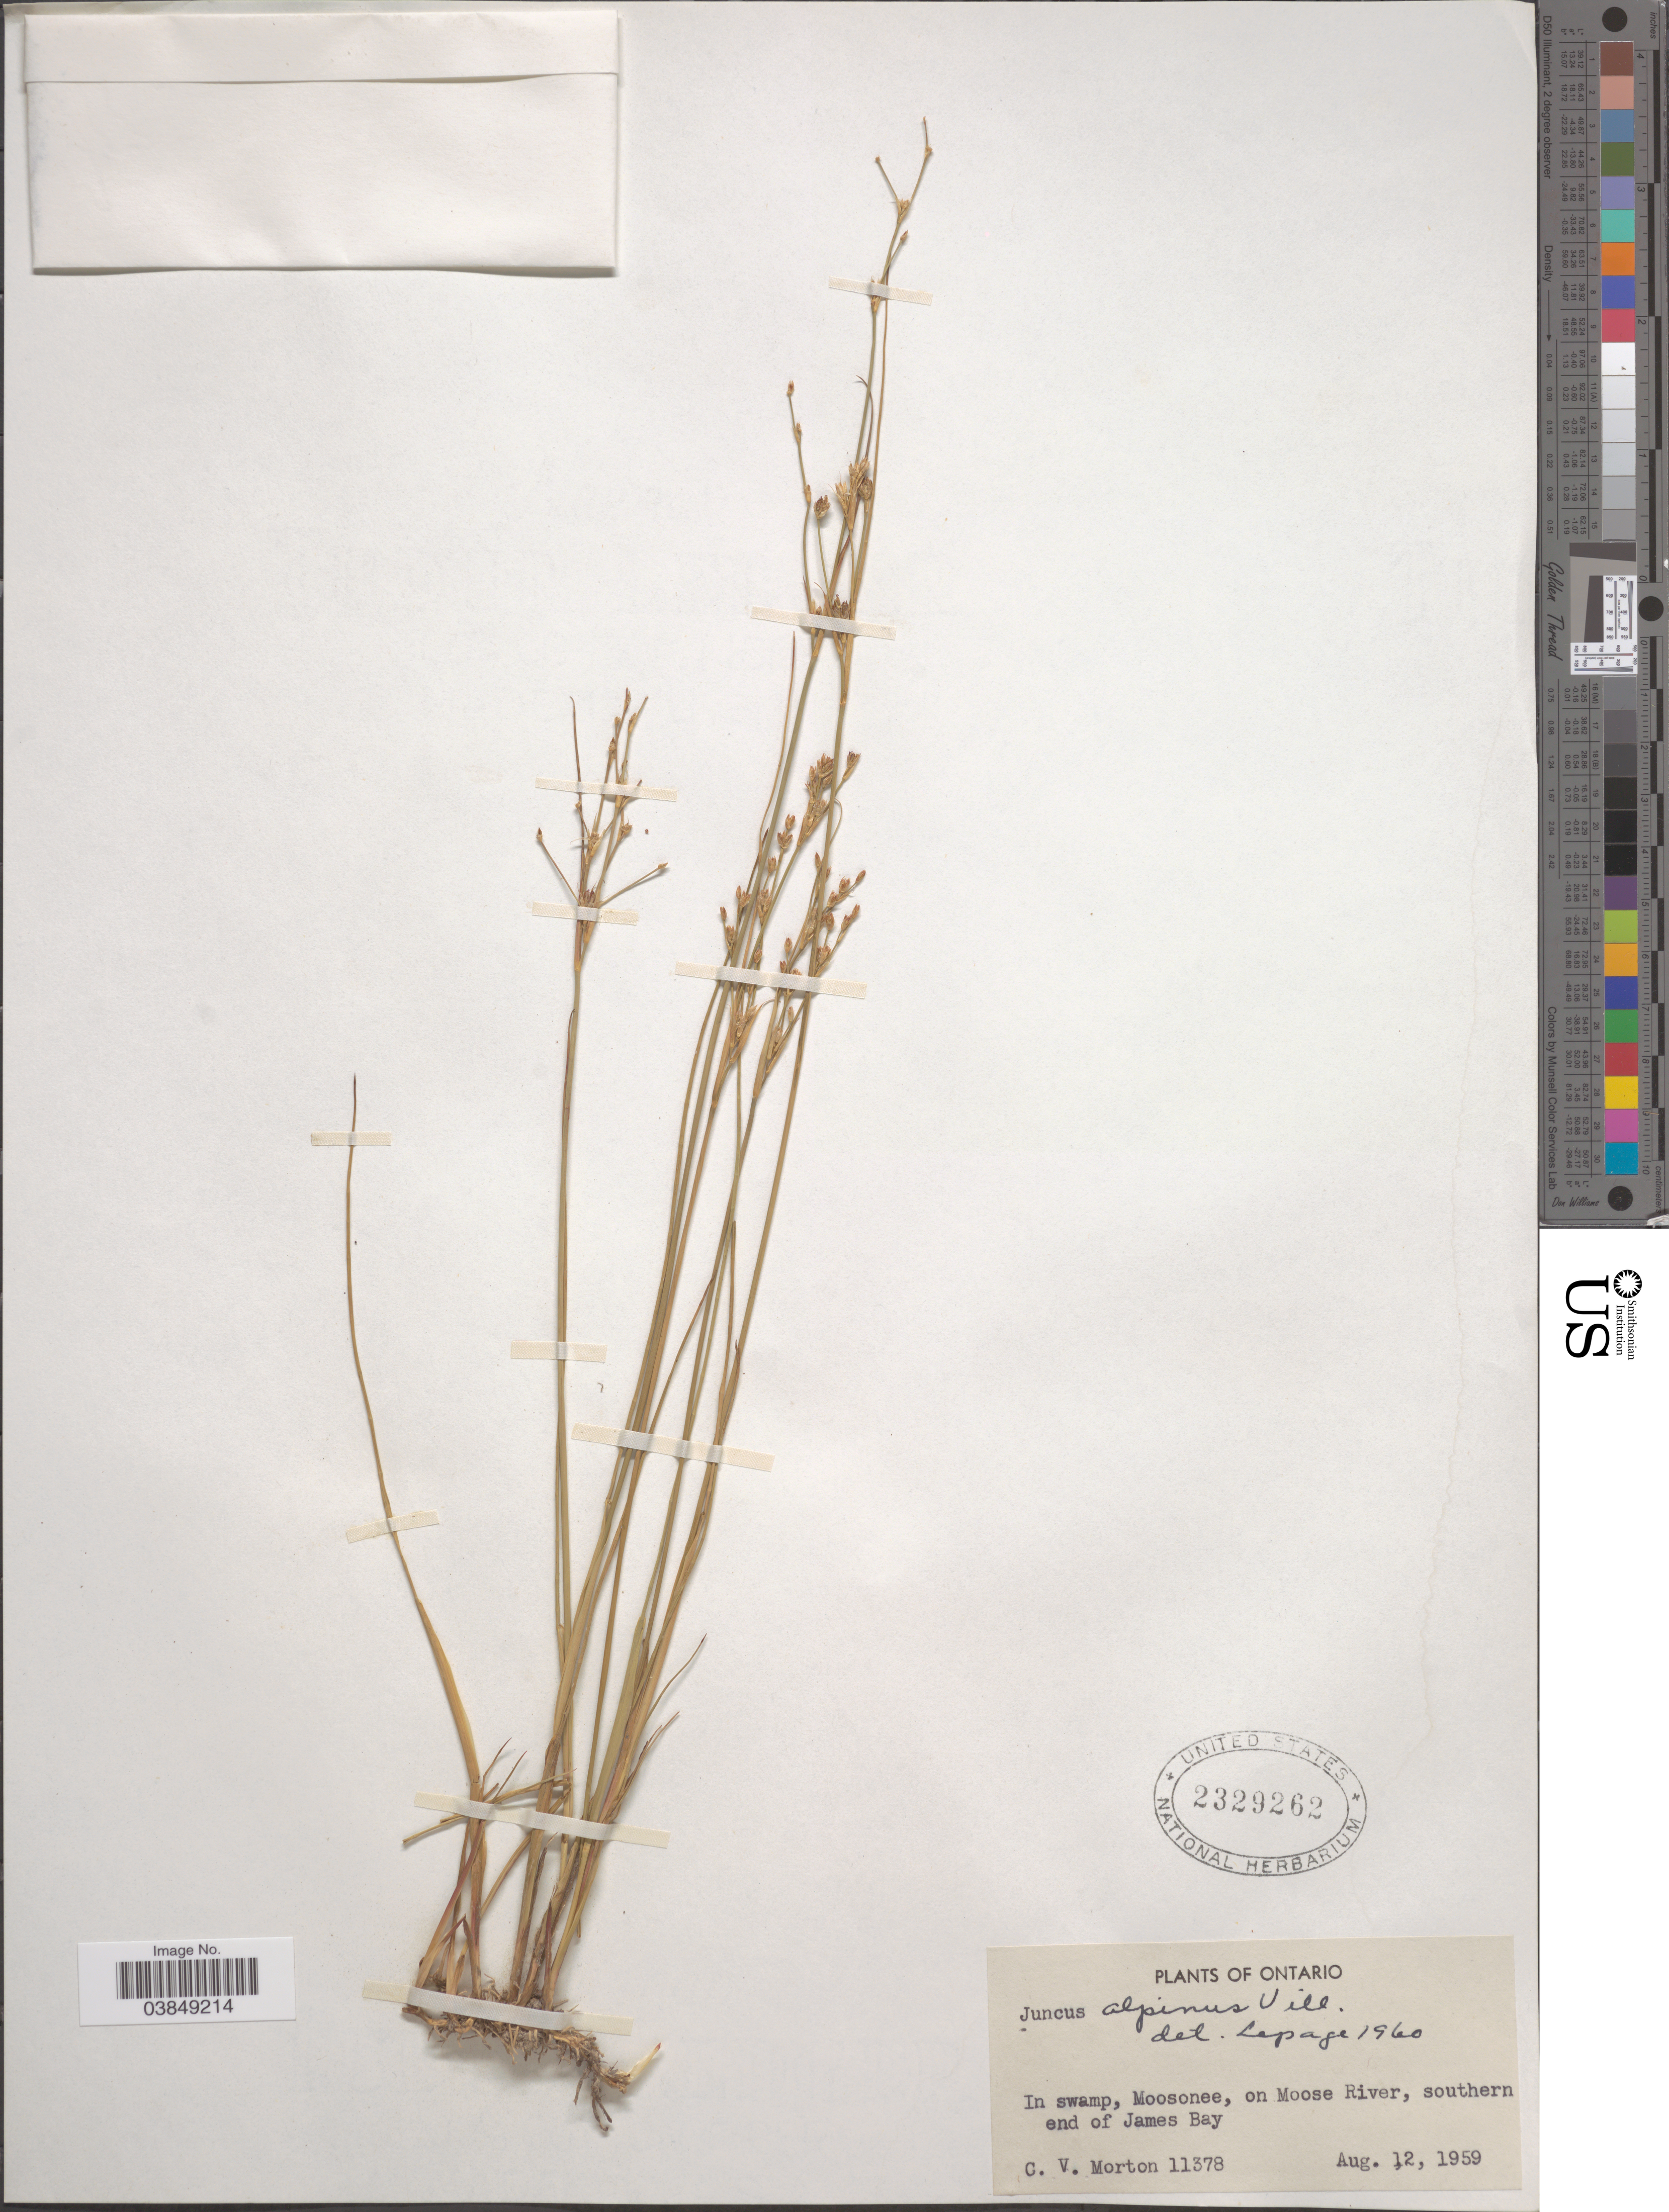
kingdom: Plantae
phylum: Tracheophyta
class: Liliopsida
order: Poales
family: Juncaceae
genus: Juncus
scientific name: Juncus alpinus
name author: Vill.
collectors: C. V. Morton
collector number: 11378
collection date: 1959-08-12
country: Canada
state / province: Ontario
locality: In swamp, Moosonee, on Moose River, southern end of James Bay.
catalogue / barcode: US 2329262